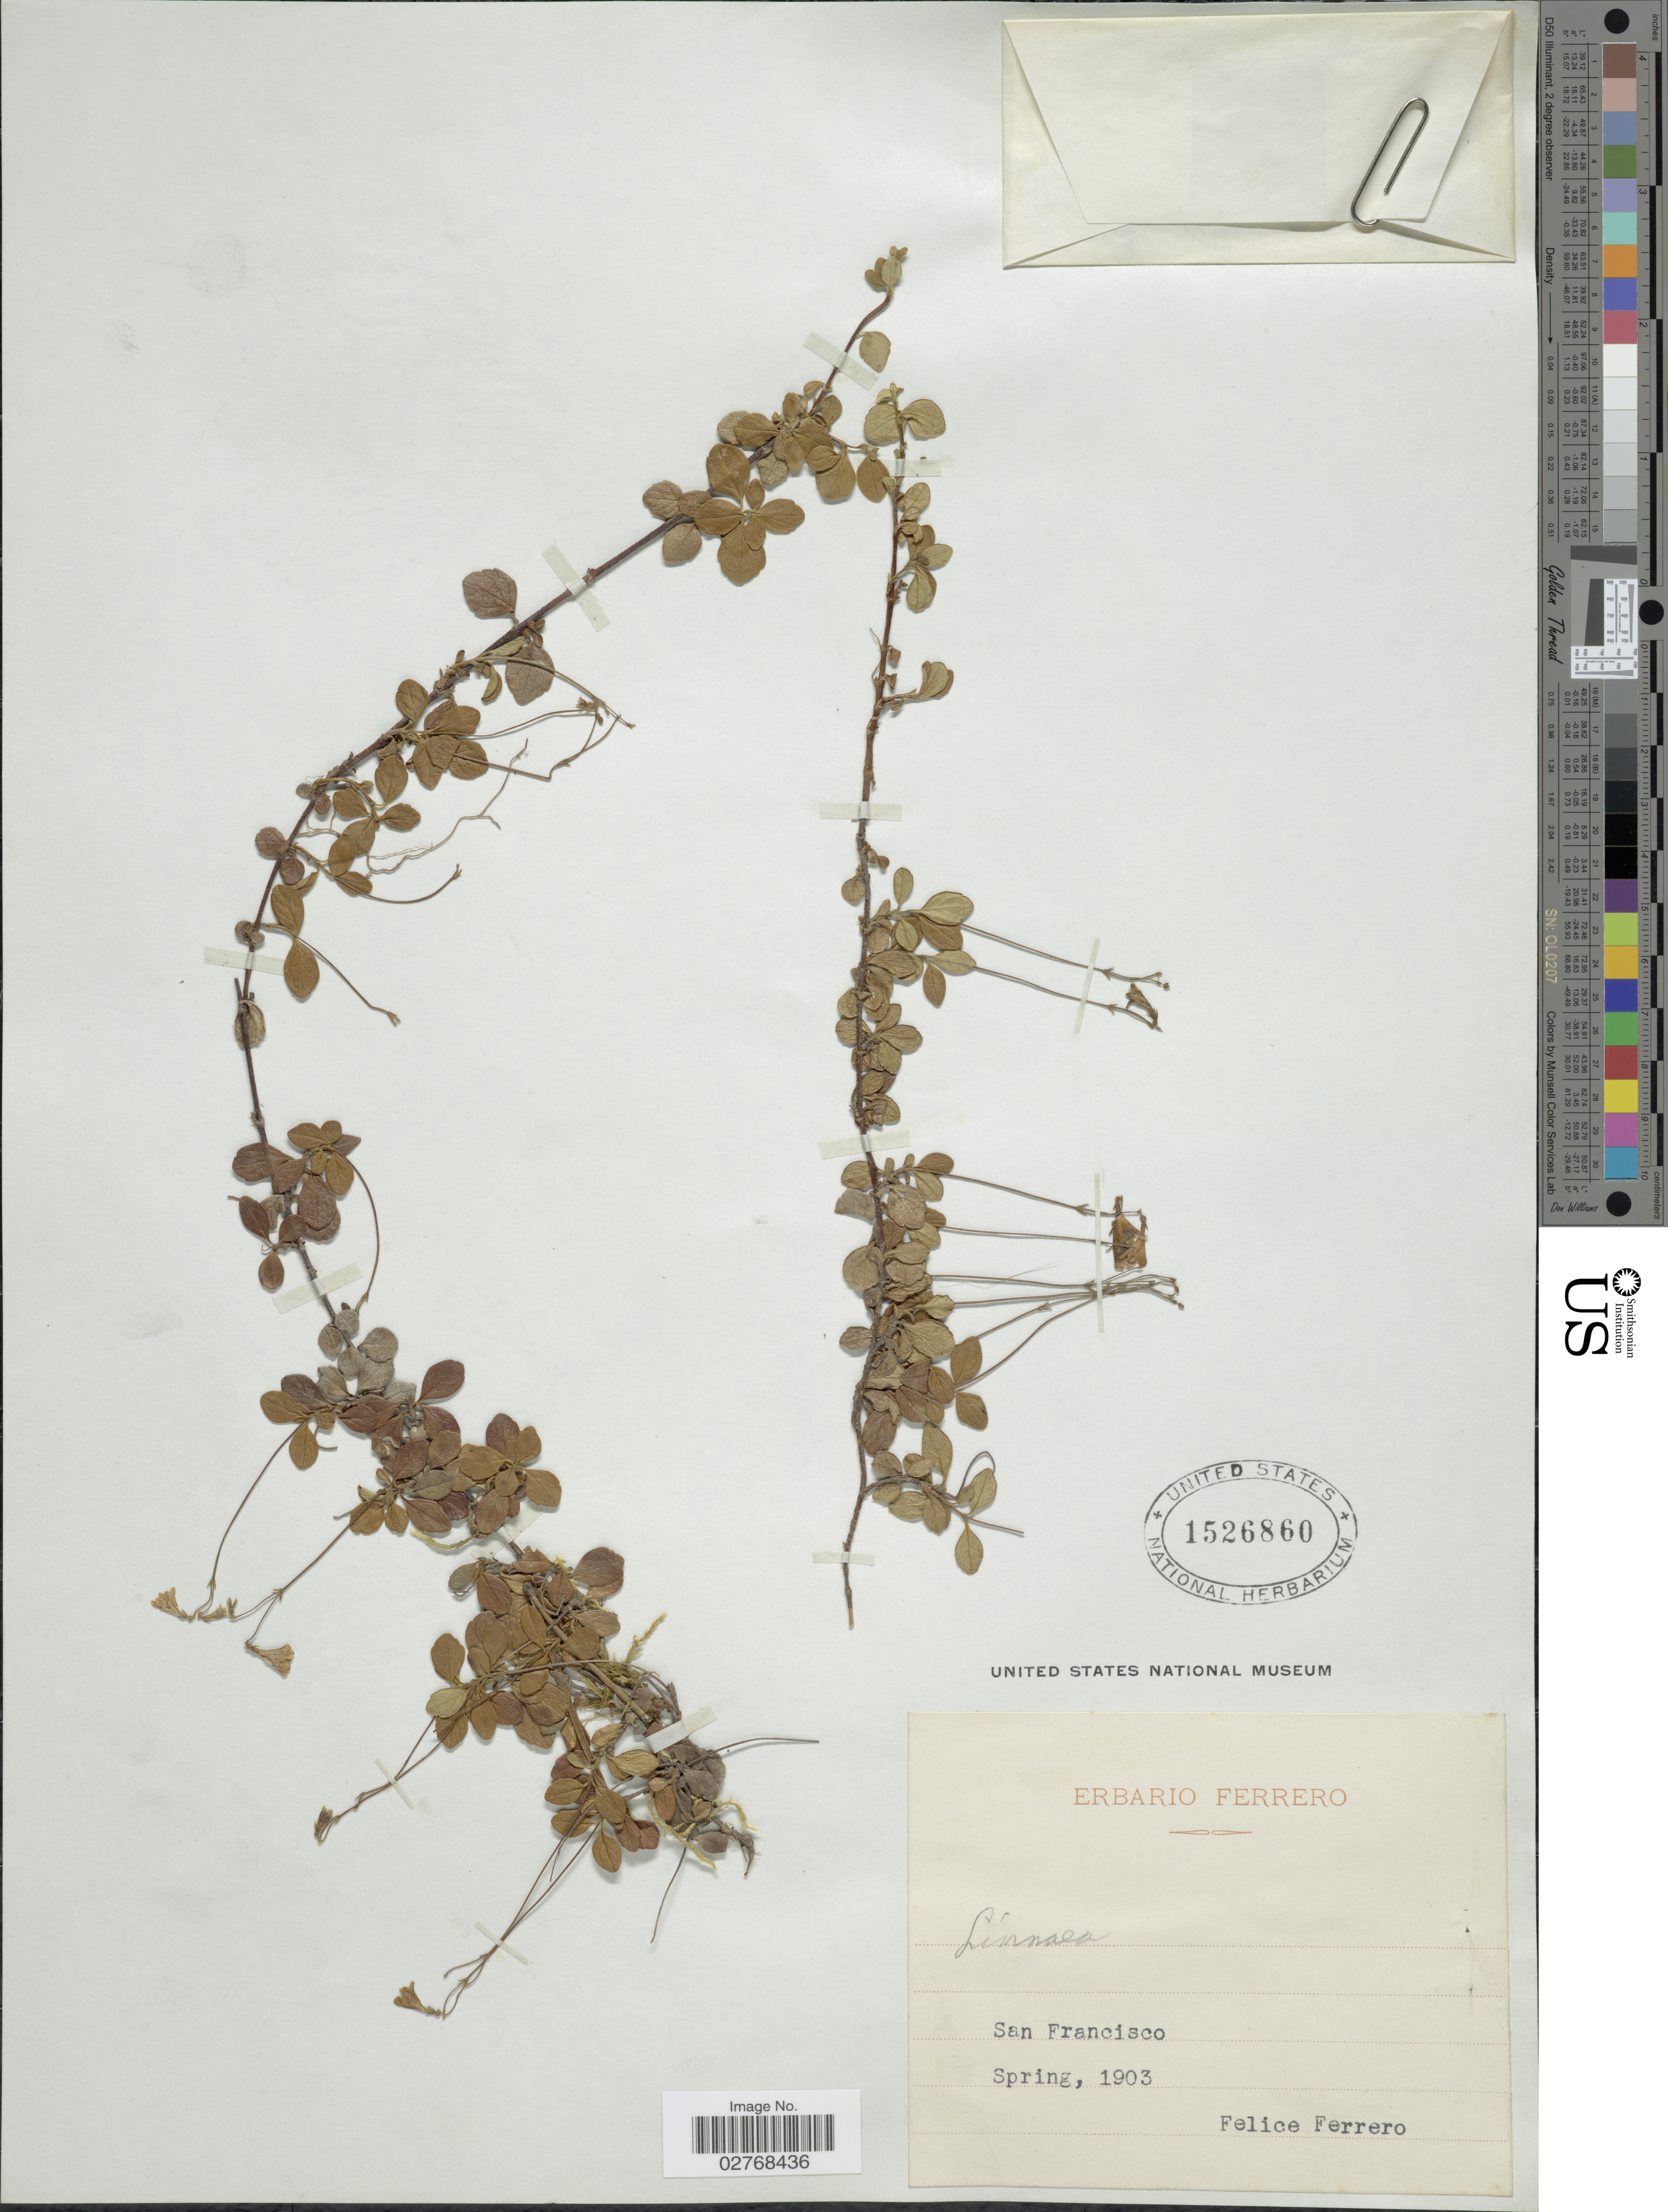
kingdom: Plantae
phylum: Tracheophyta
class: Magnoliopsida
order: Dipsacales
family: Caprifoliaceae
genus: Linnaea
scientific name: Linnaea borealis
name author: L.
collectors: F. Ferrero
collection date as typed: Spring, 1903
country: United States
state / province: California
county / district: San Francisco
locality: San Francisco.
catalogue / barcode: US 1526860